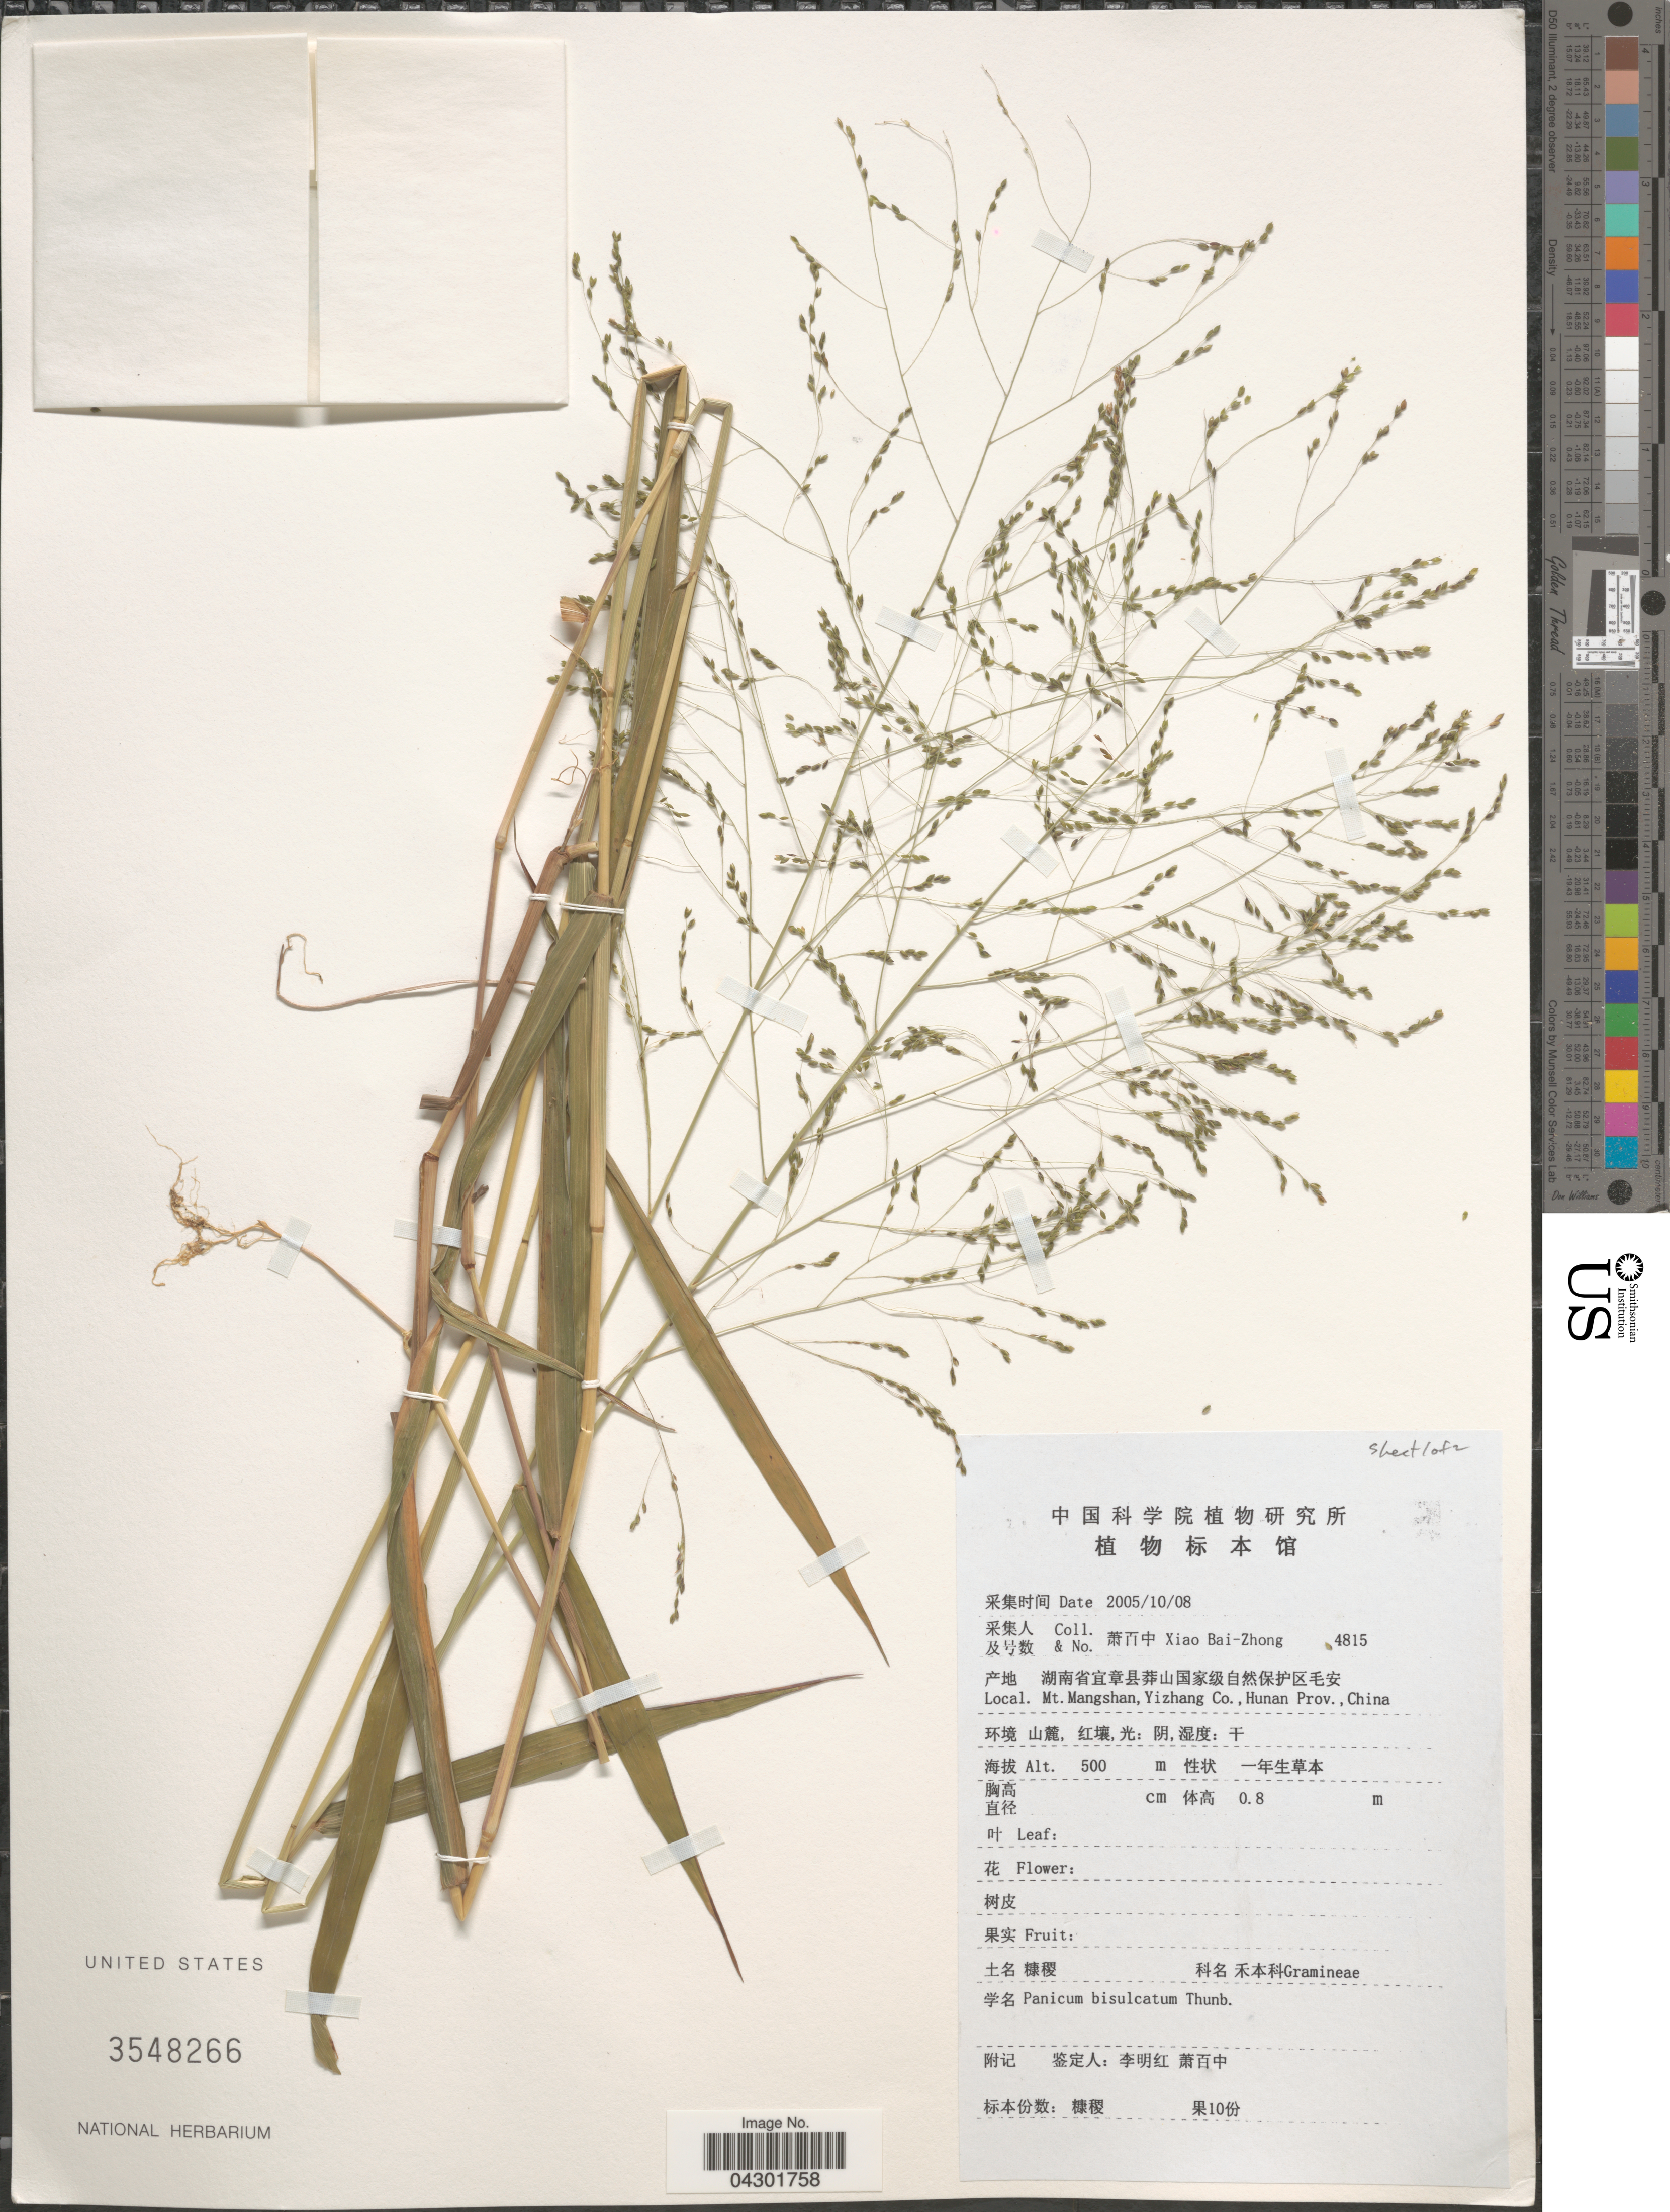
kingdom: Plantae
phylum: Tracheophyta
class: Liliopsida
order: Poales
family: Poaceae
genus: Panicum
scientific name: Panicum bisulcatum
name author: Thunb.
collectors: B. Z. Xiao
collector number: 4815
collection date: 2005-10-08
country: China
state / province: Hunan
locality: X. Mt. Mangshan, Yizhang Co., Hunan Prov.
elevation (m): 500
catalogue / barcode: US 3548266